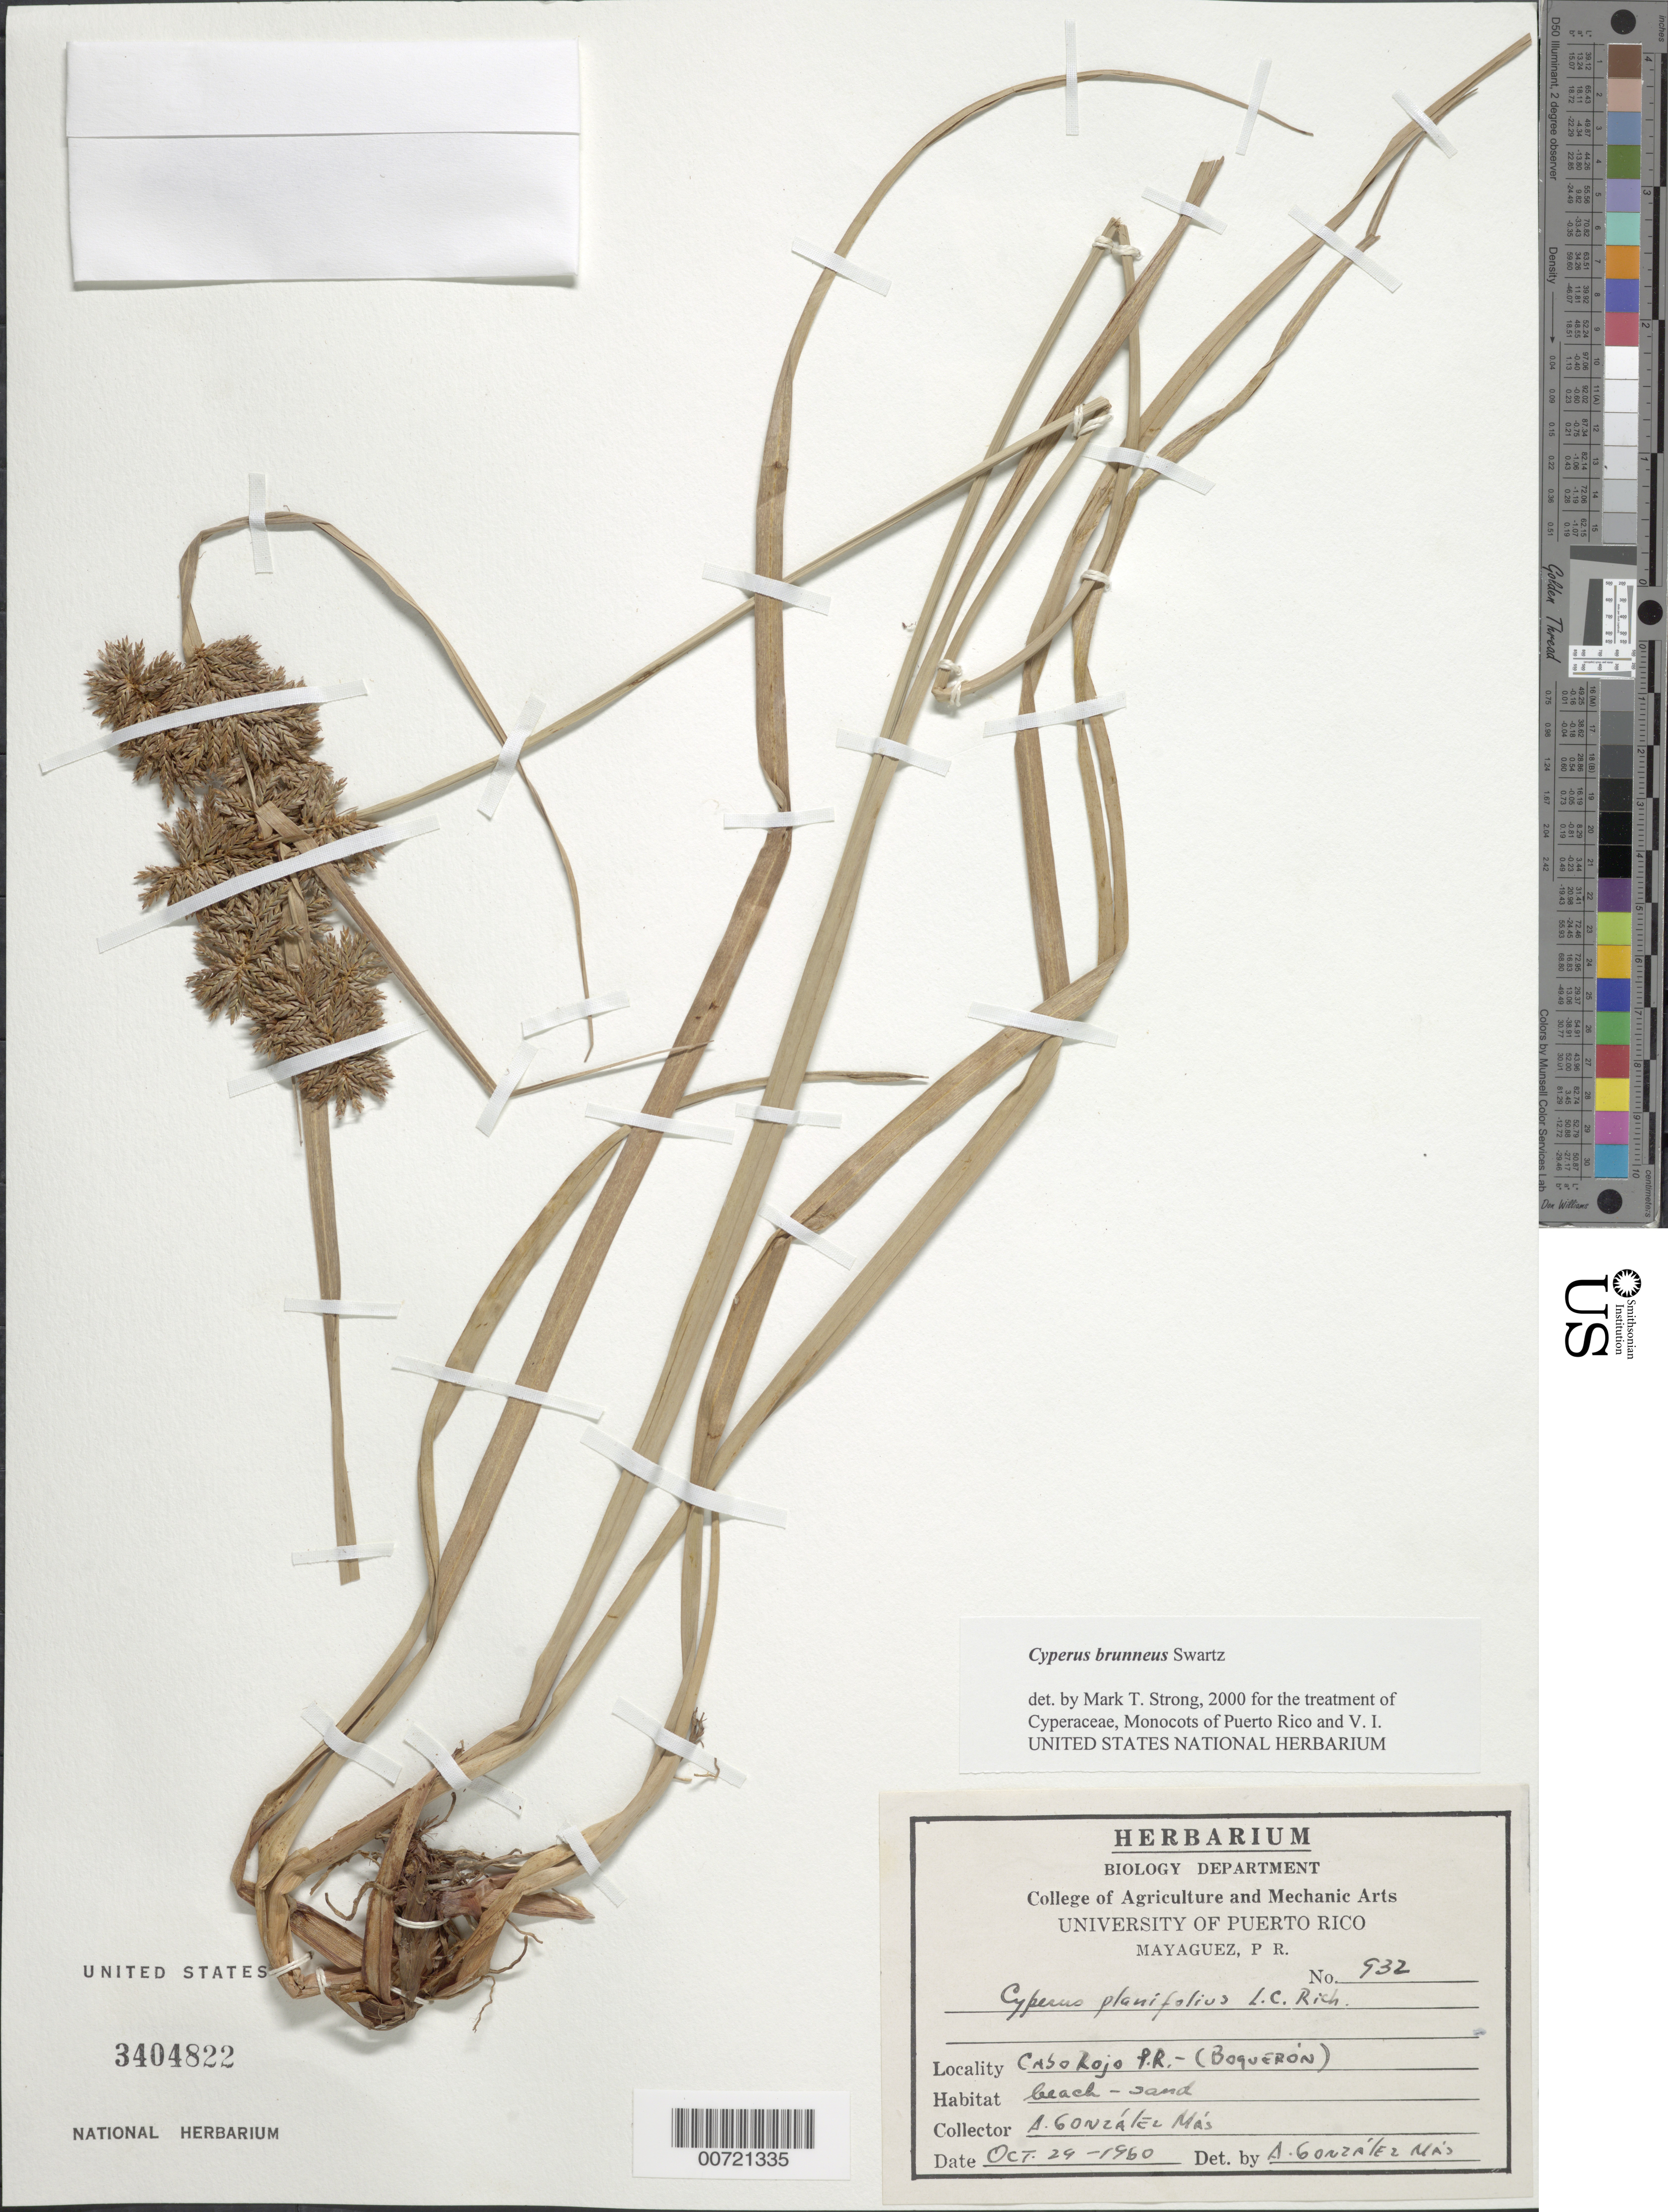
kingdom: Plantae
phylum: Tracheophyta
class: Liliopsida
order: Poales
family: Cyperaceae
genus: Cyperus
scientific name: Cyperus brunneus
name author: Sw.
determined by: Strong, M. T., (US), Smithsonian Institution - National Museum of Natural History (UNITED STATES)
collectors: A. González Más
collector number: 932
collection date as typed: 29 Oct 1960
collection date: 1960-10-29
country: Puerto Rico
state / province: Cabo Rojo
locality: Cabo Rojo: Boquerón.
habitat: Beach sand.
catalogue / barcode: US 3404822